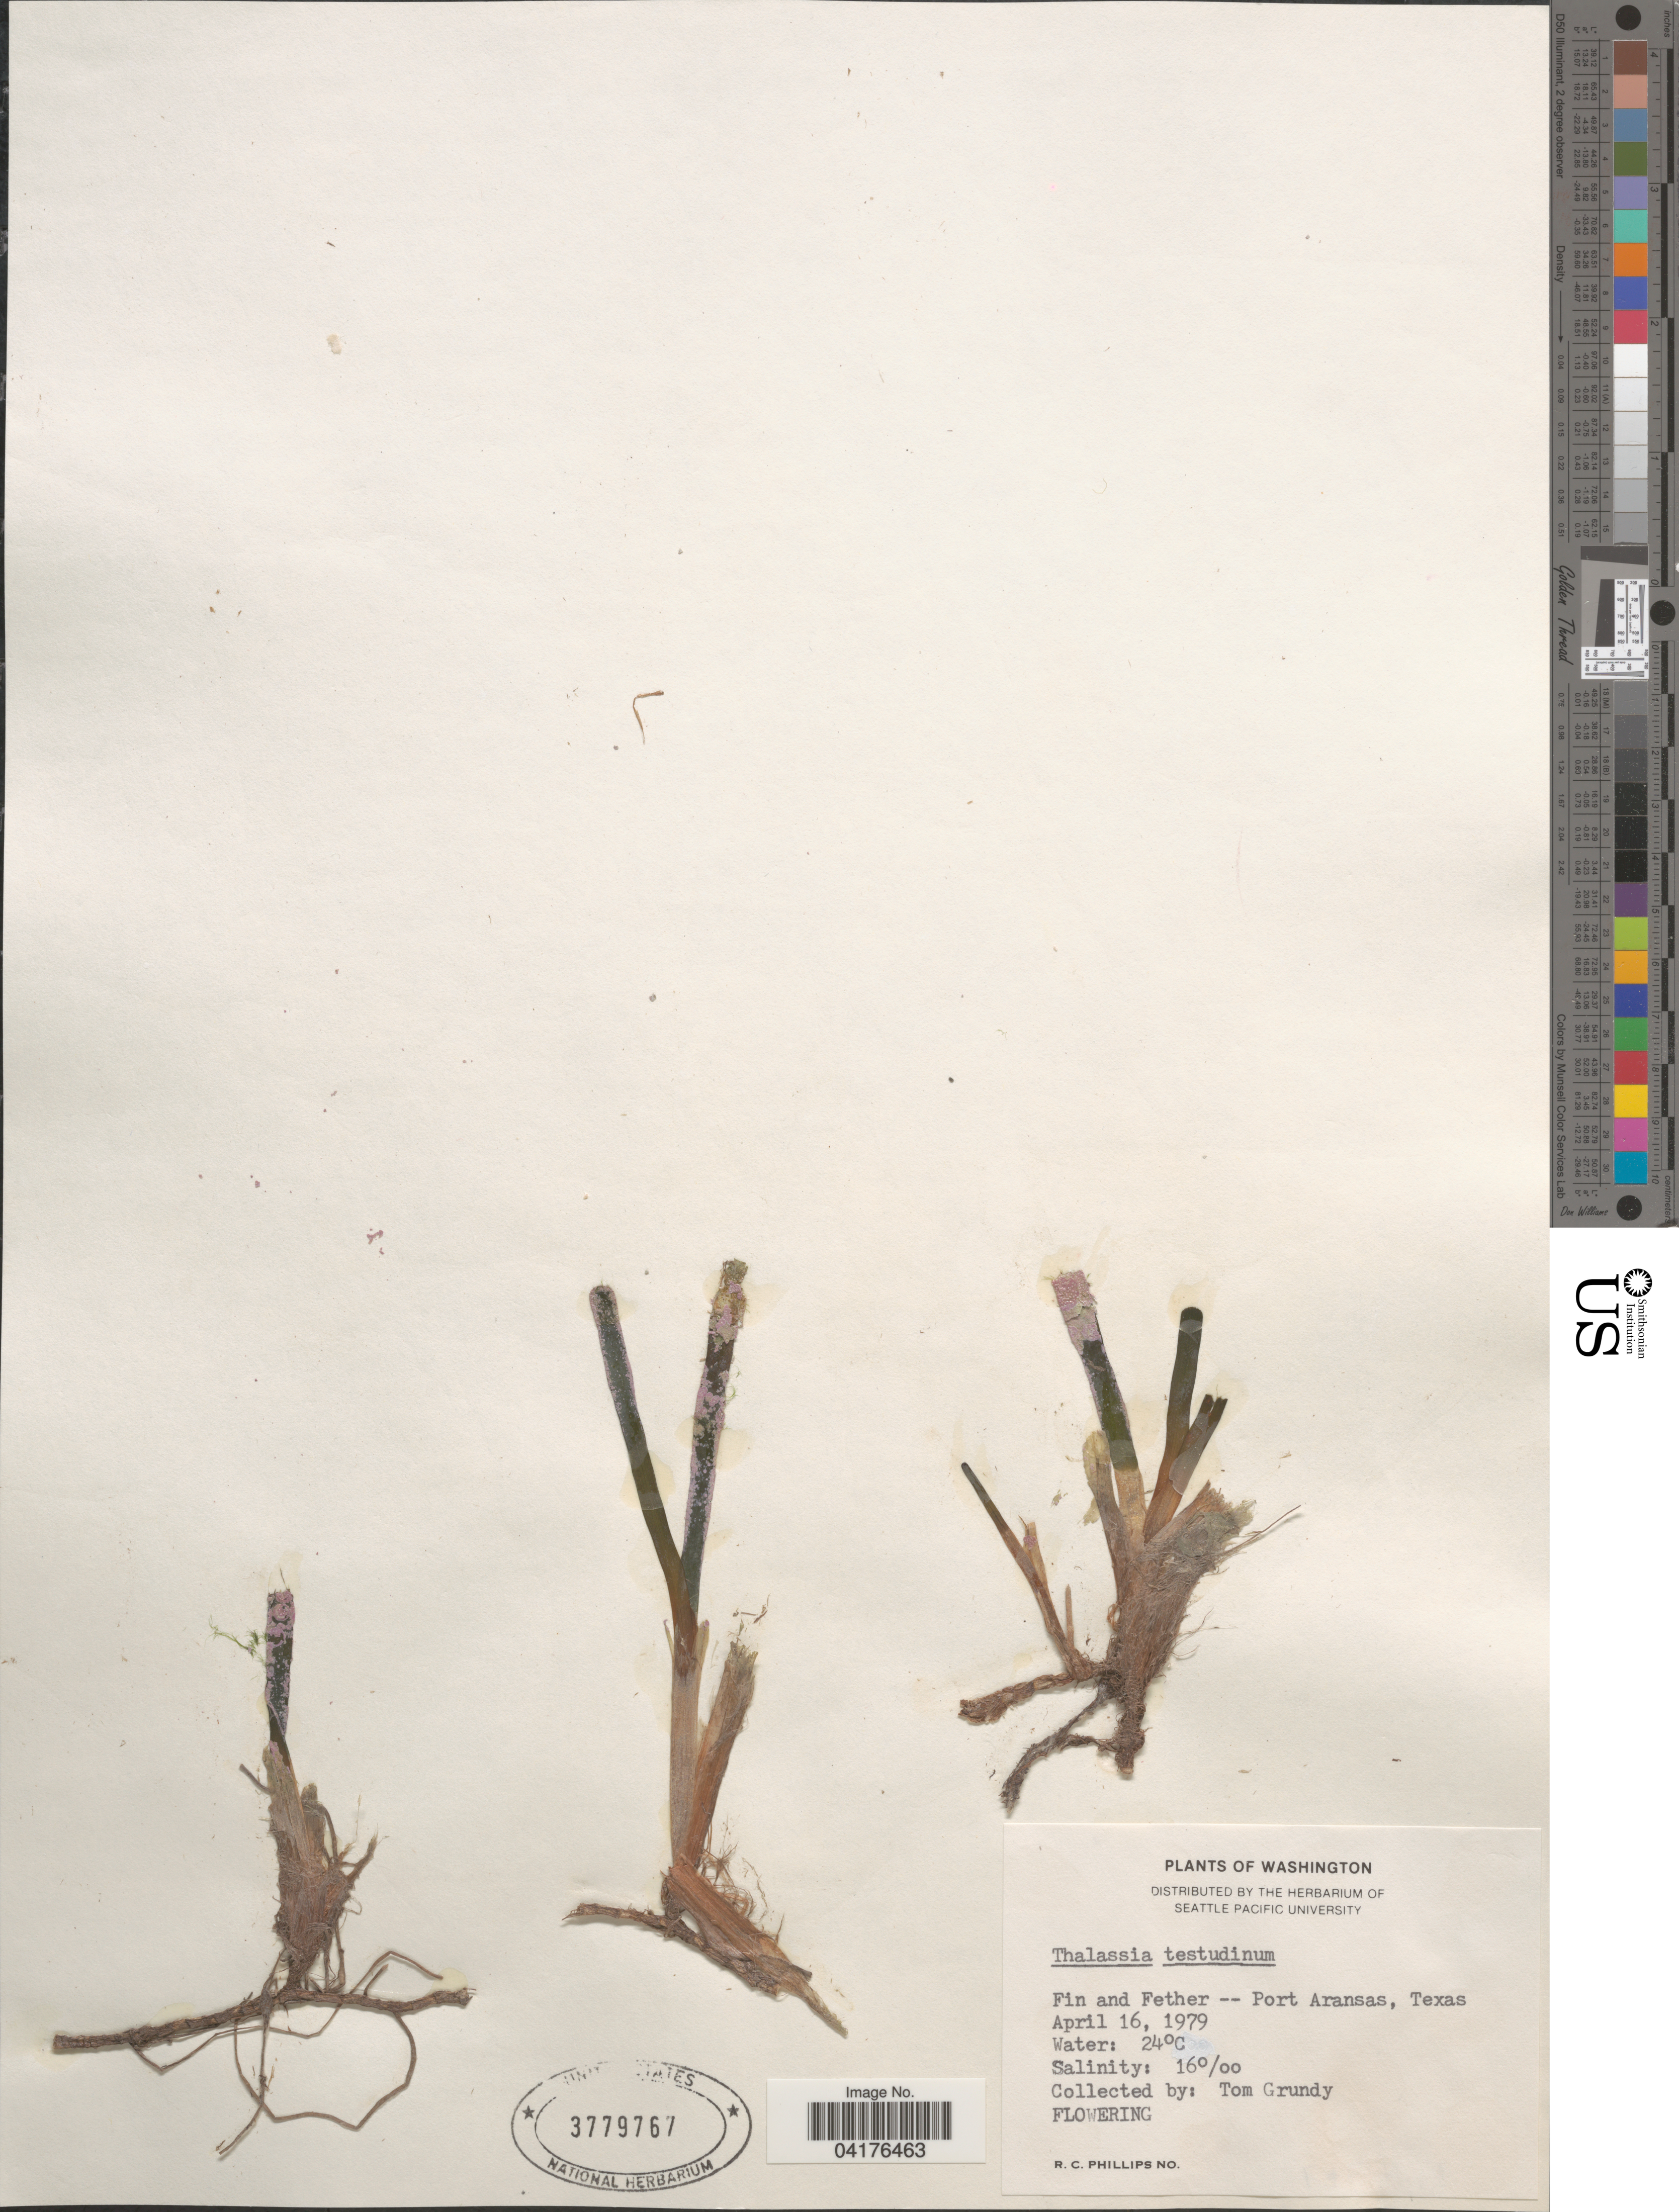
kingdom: Plantae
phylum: Tracheophyta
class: Liliopsida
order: Alismatales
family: Hydrocharitaceae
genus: Thalassia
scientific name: Thalassia testudinum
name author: Banks & Sol. ex K.D. Koenig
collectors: T. Grundy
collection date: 1979-04-16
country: United States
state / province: Texas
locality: Fin and Fether -- Port Aransas.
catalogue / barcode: US 3779767